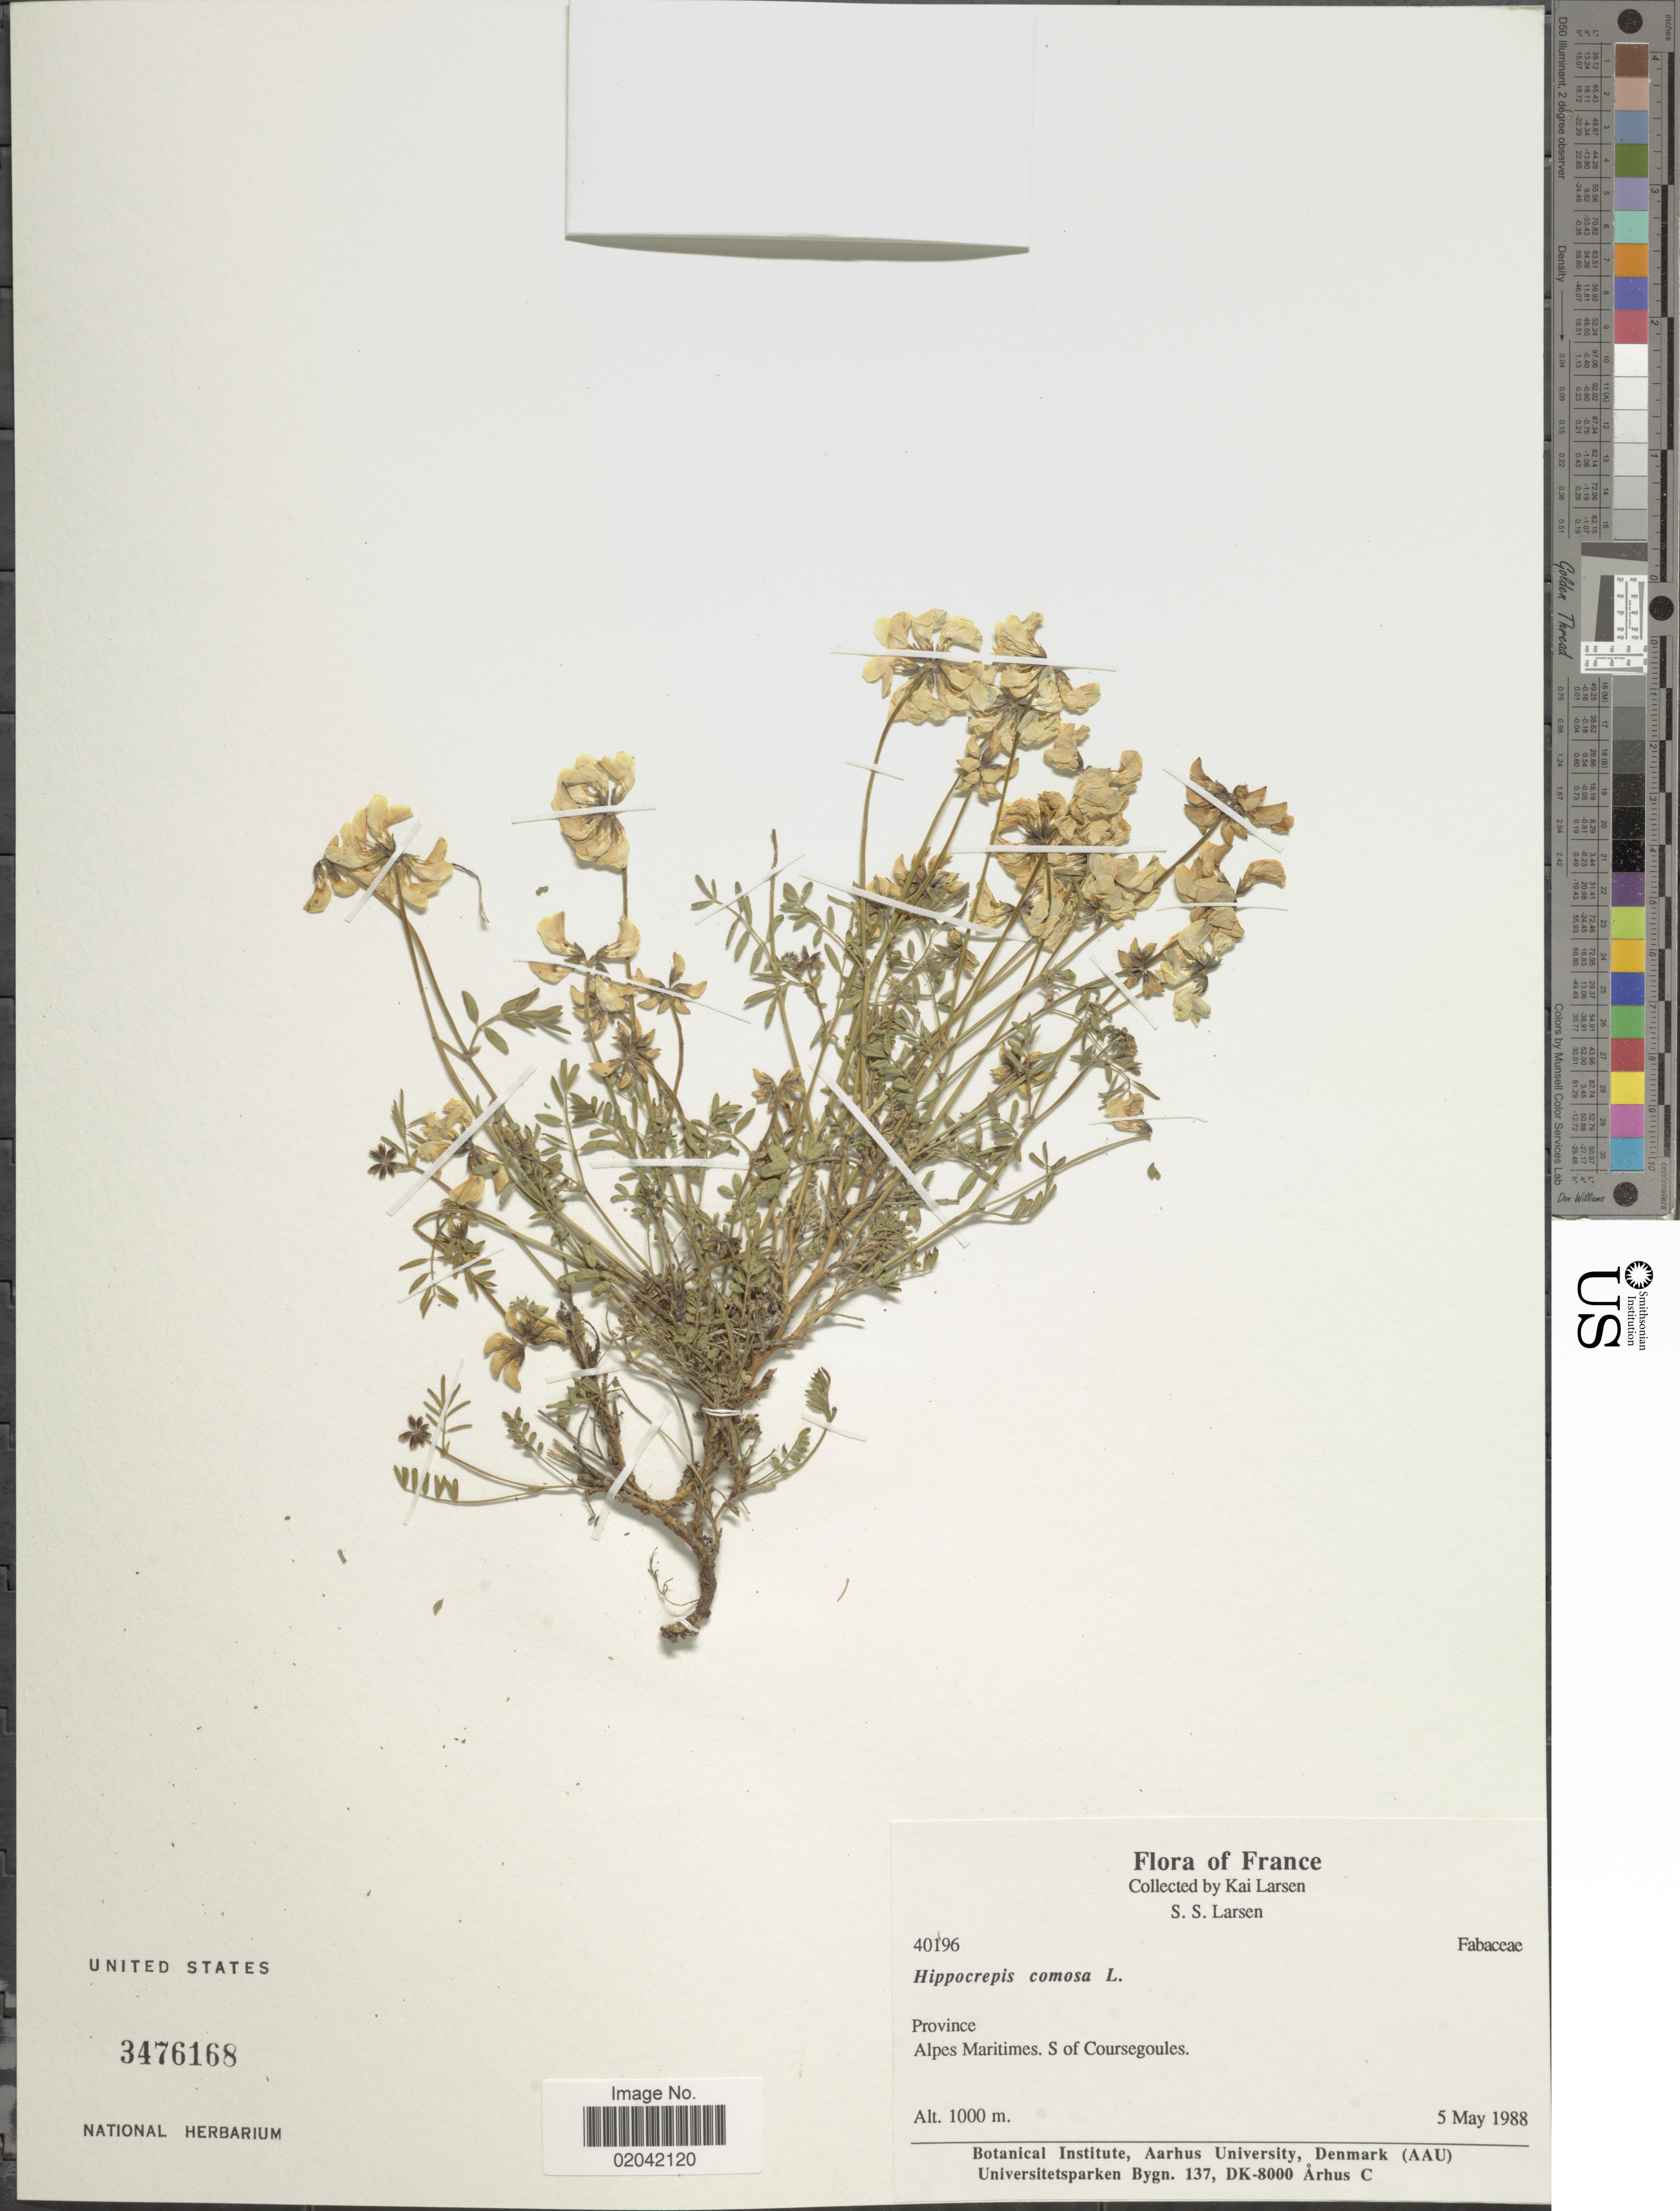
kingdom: Plantae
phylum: Tracheophyta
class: Magnoliopsida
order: Fabales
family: Fabaceae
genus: Hippocrepis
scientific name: Hippocrepis comosa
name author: L.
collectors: K. Larsen & S. Larsen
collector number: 40196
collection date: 1988-05-05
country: France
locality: Province Alpes Maritimes. S of Coursegoules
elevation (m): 1000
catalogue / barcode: US 3476168